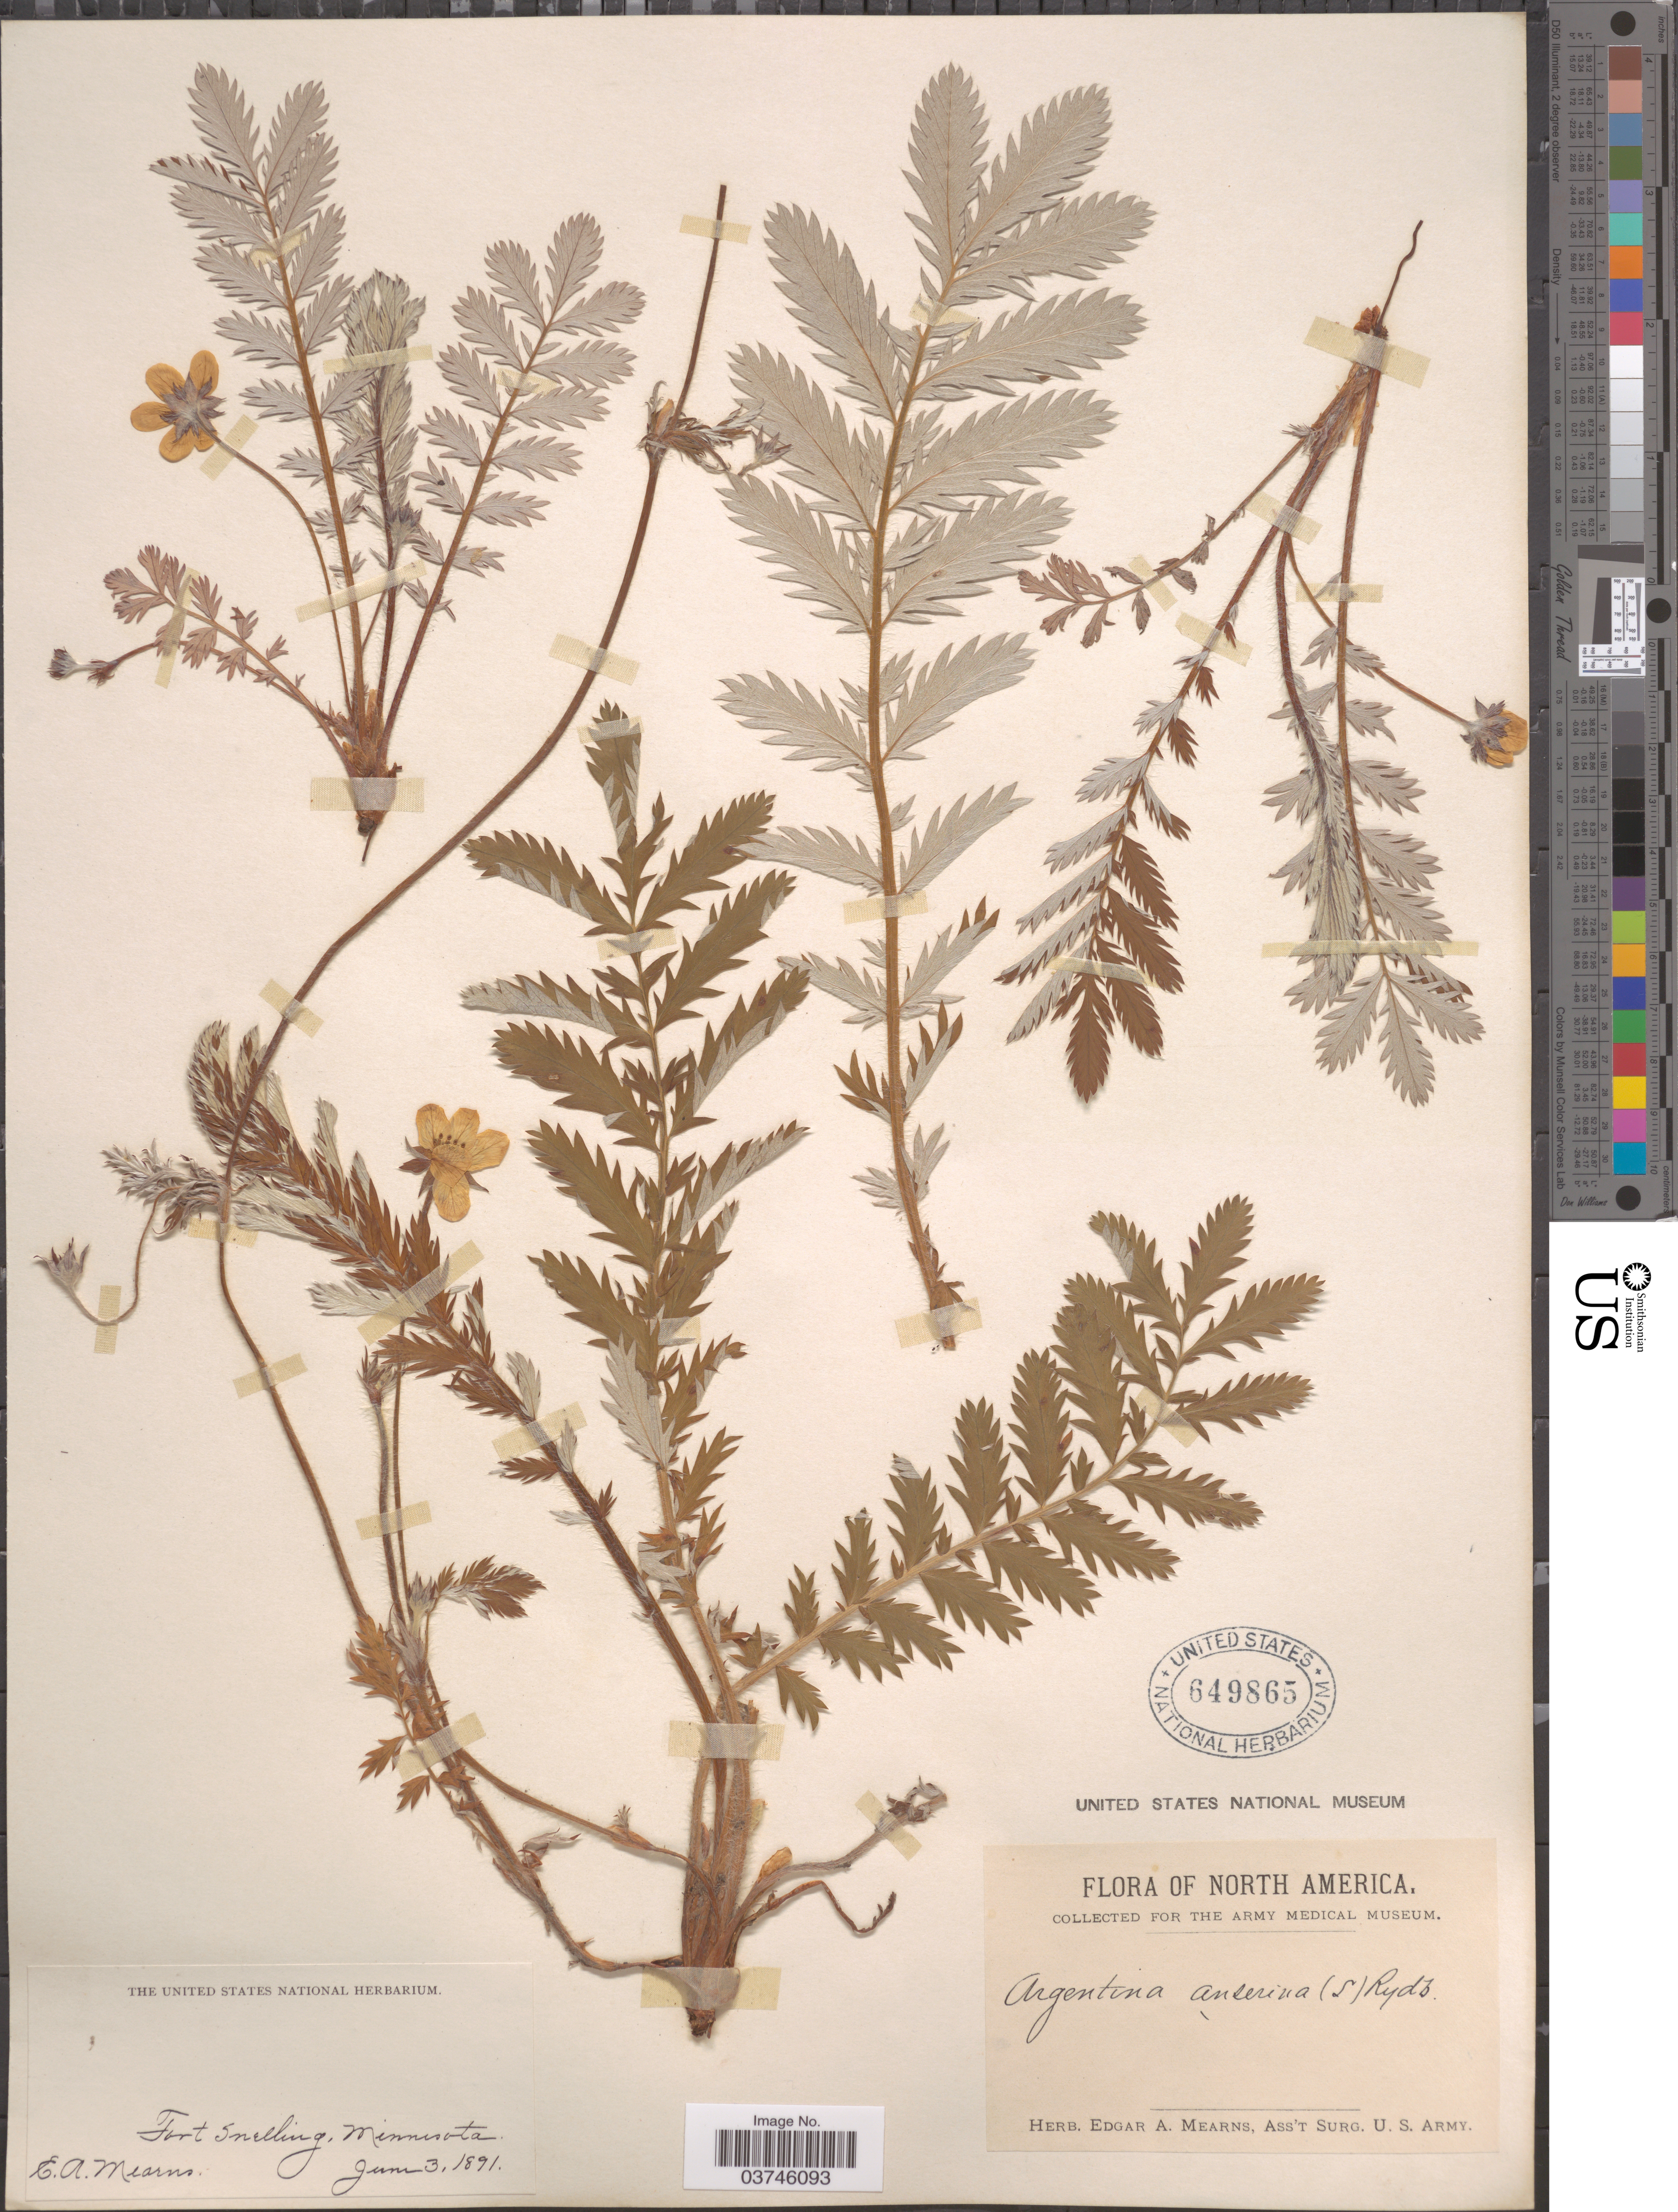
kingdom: Plantae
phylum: Tracheophyta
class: Magnoliopsida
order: Rosales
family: Rosaceae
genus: Argentina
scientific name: Argentina anserina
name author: (L.) Rydb.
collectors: E. A. Mearns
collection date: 1891-06-03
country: United States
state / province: Minnesota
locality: Fort Snelling.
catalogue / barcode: US 649865